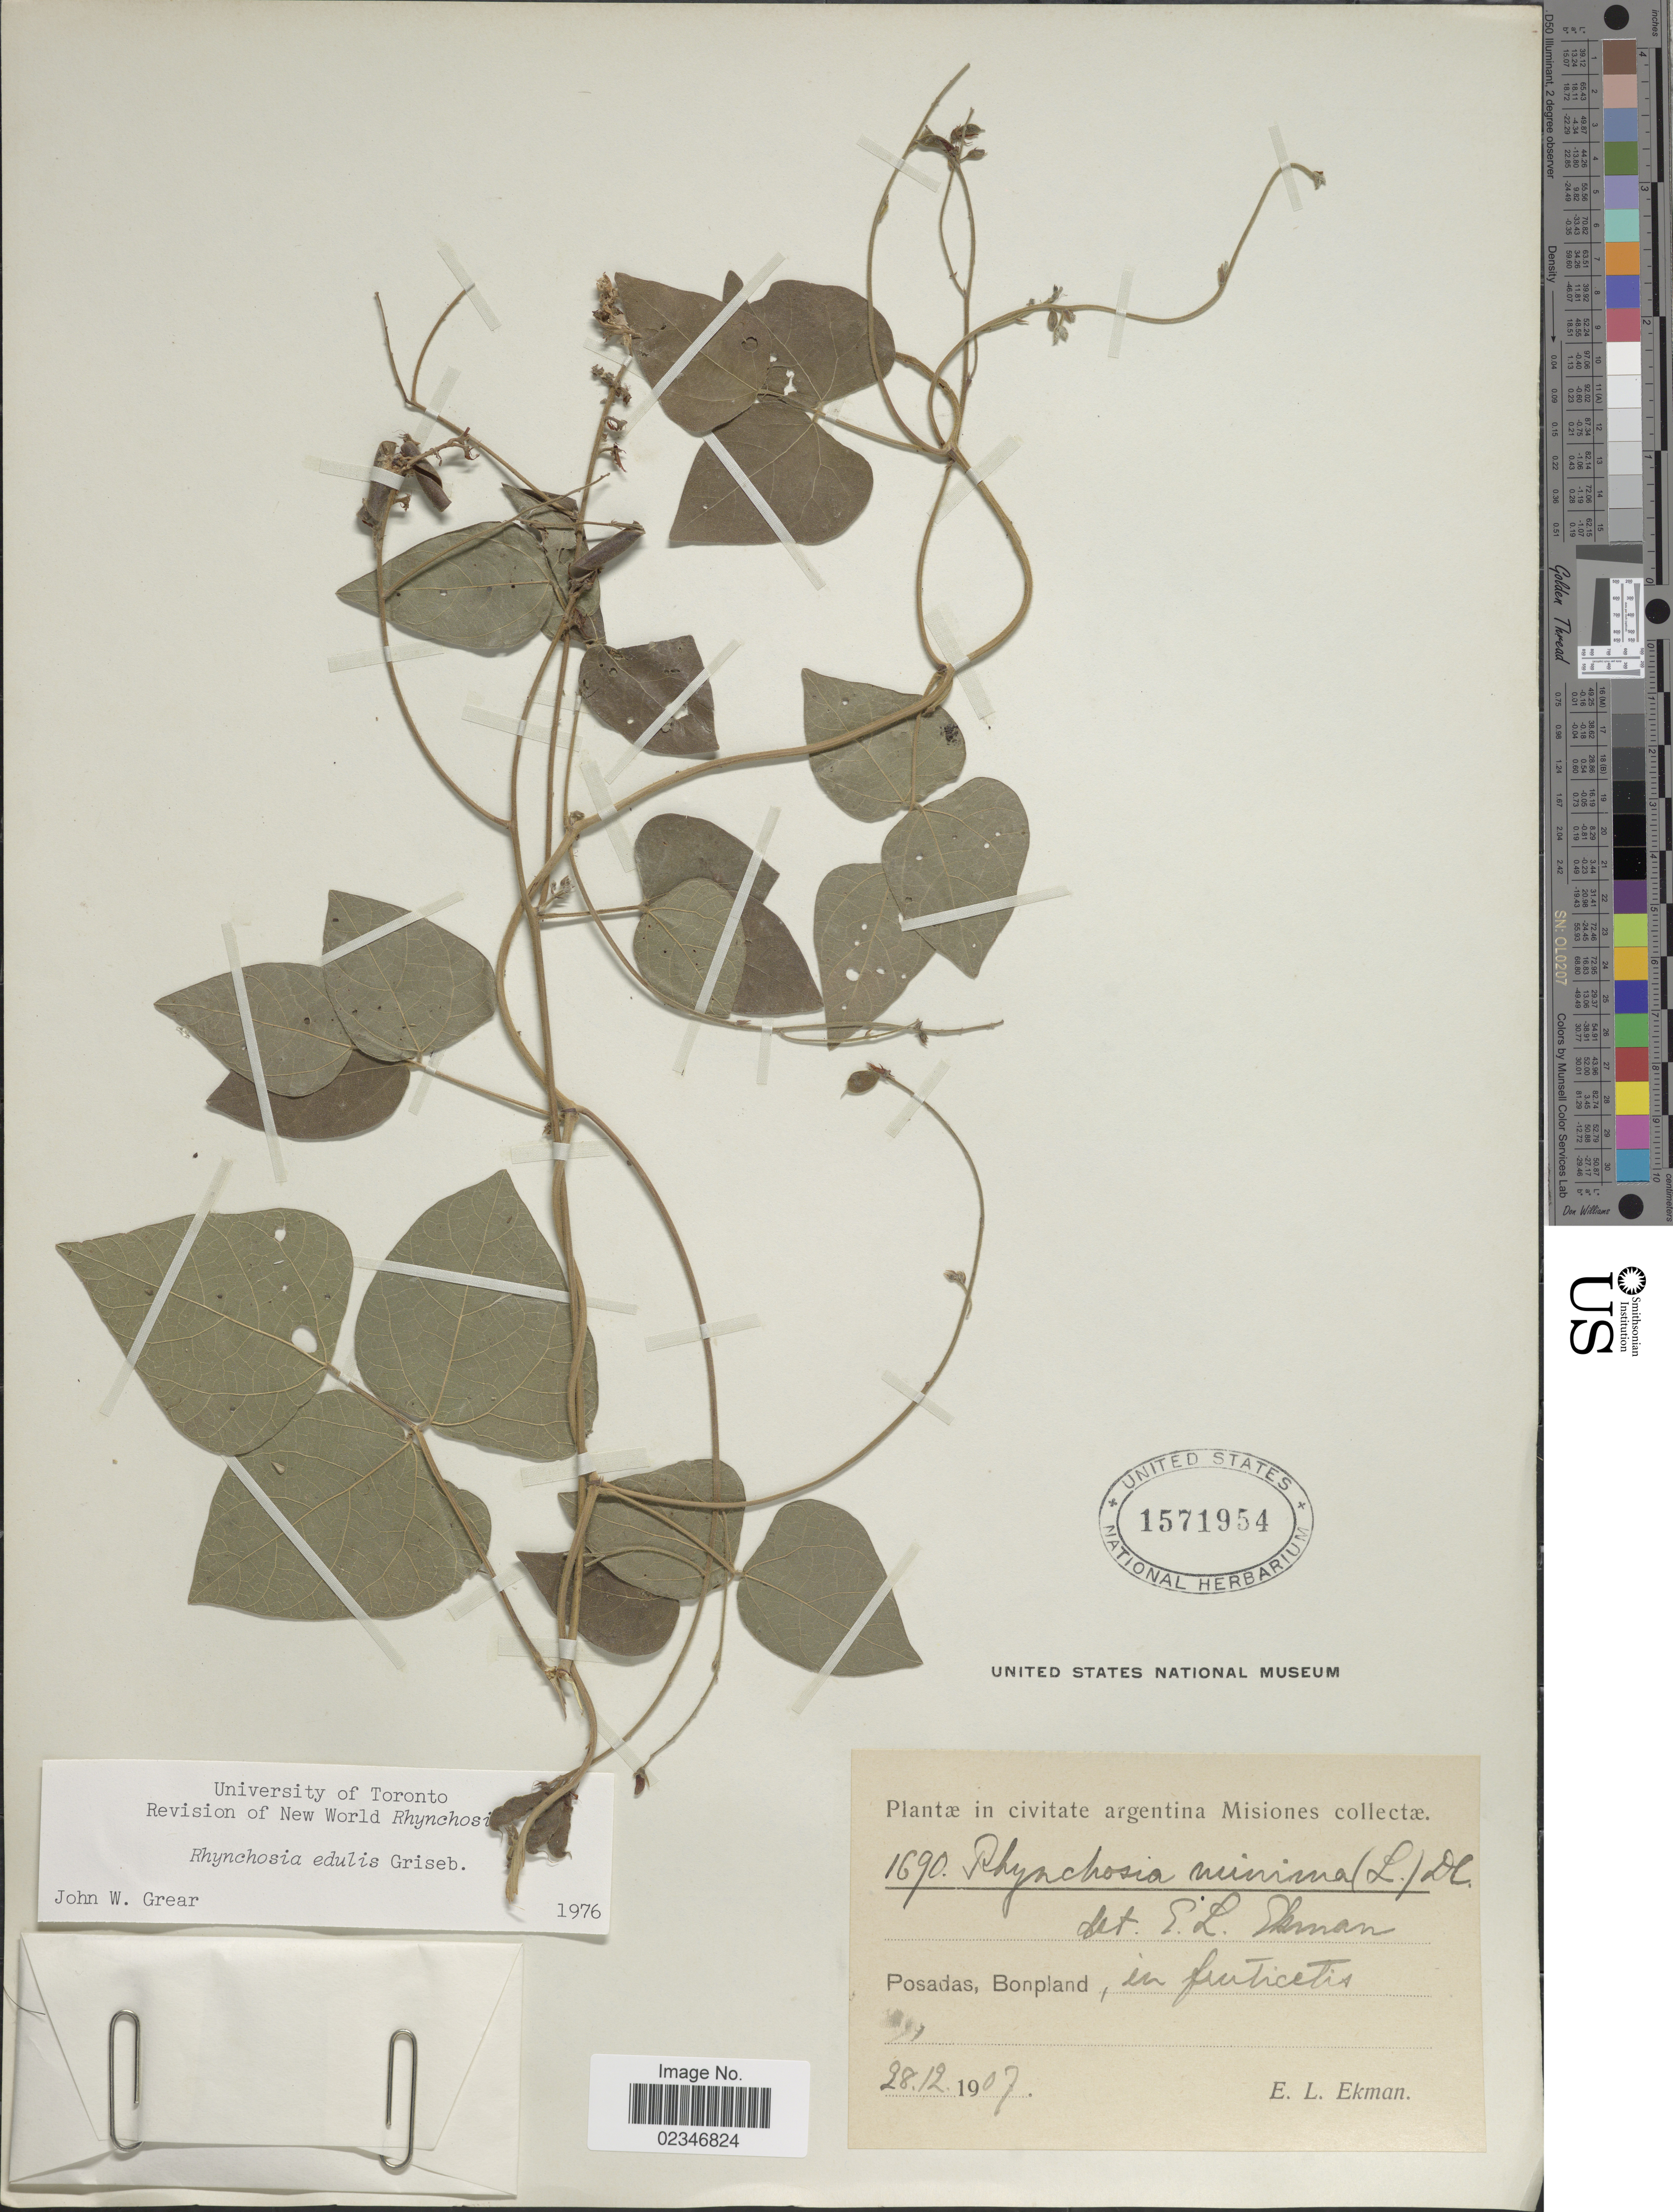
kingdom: Plantae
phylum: Tracheophyta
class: Magnoliopsida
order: Fabales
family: Fabaceae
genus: Rhynchosia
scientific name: Rhynchosia edulis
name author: Griseb.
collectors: E. L. Ekman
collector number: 1690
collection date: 1907-12-28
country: Argentina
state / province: Misiones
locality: Posadas, Bonpland, in fruticetis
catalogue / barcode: US 1571954